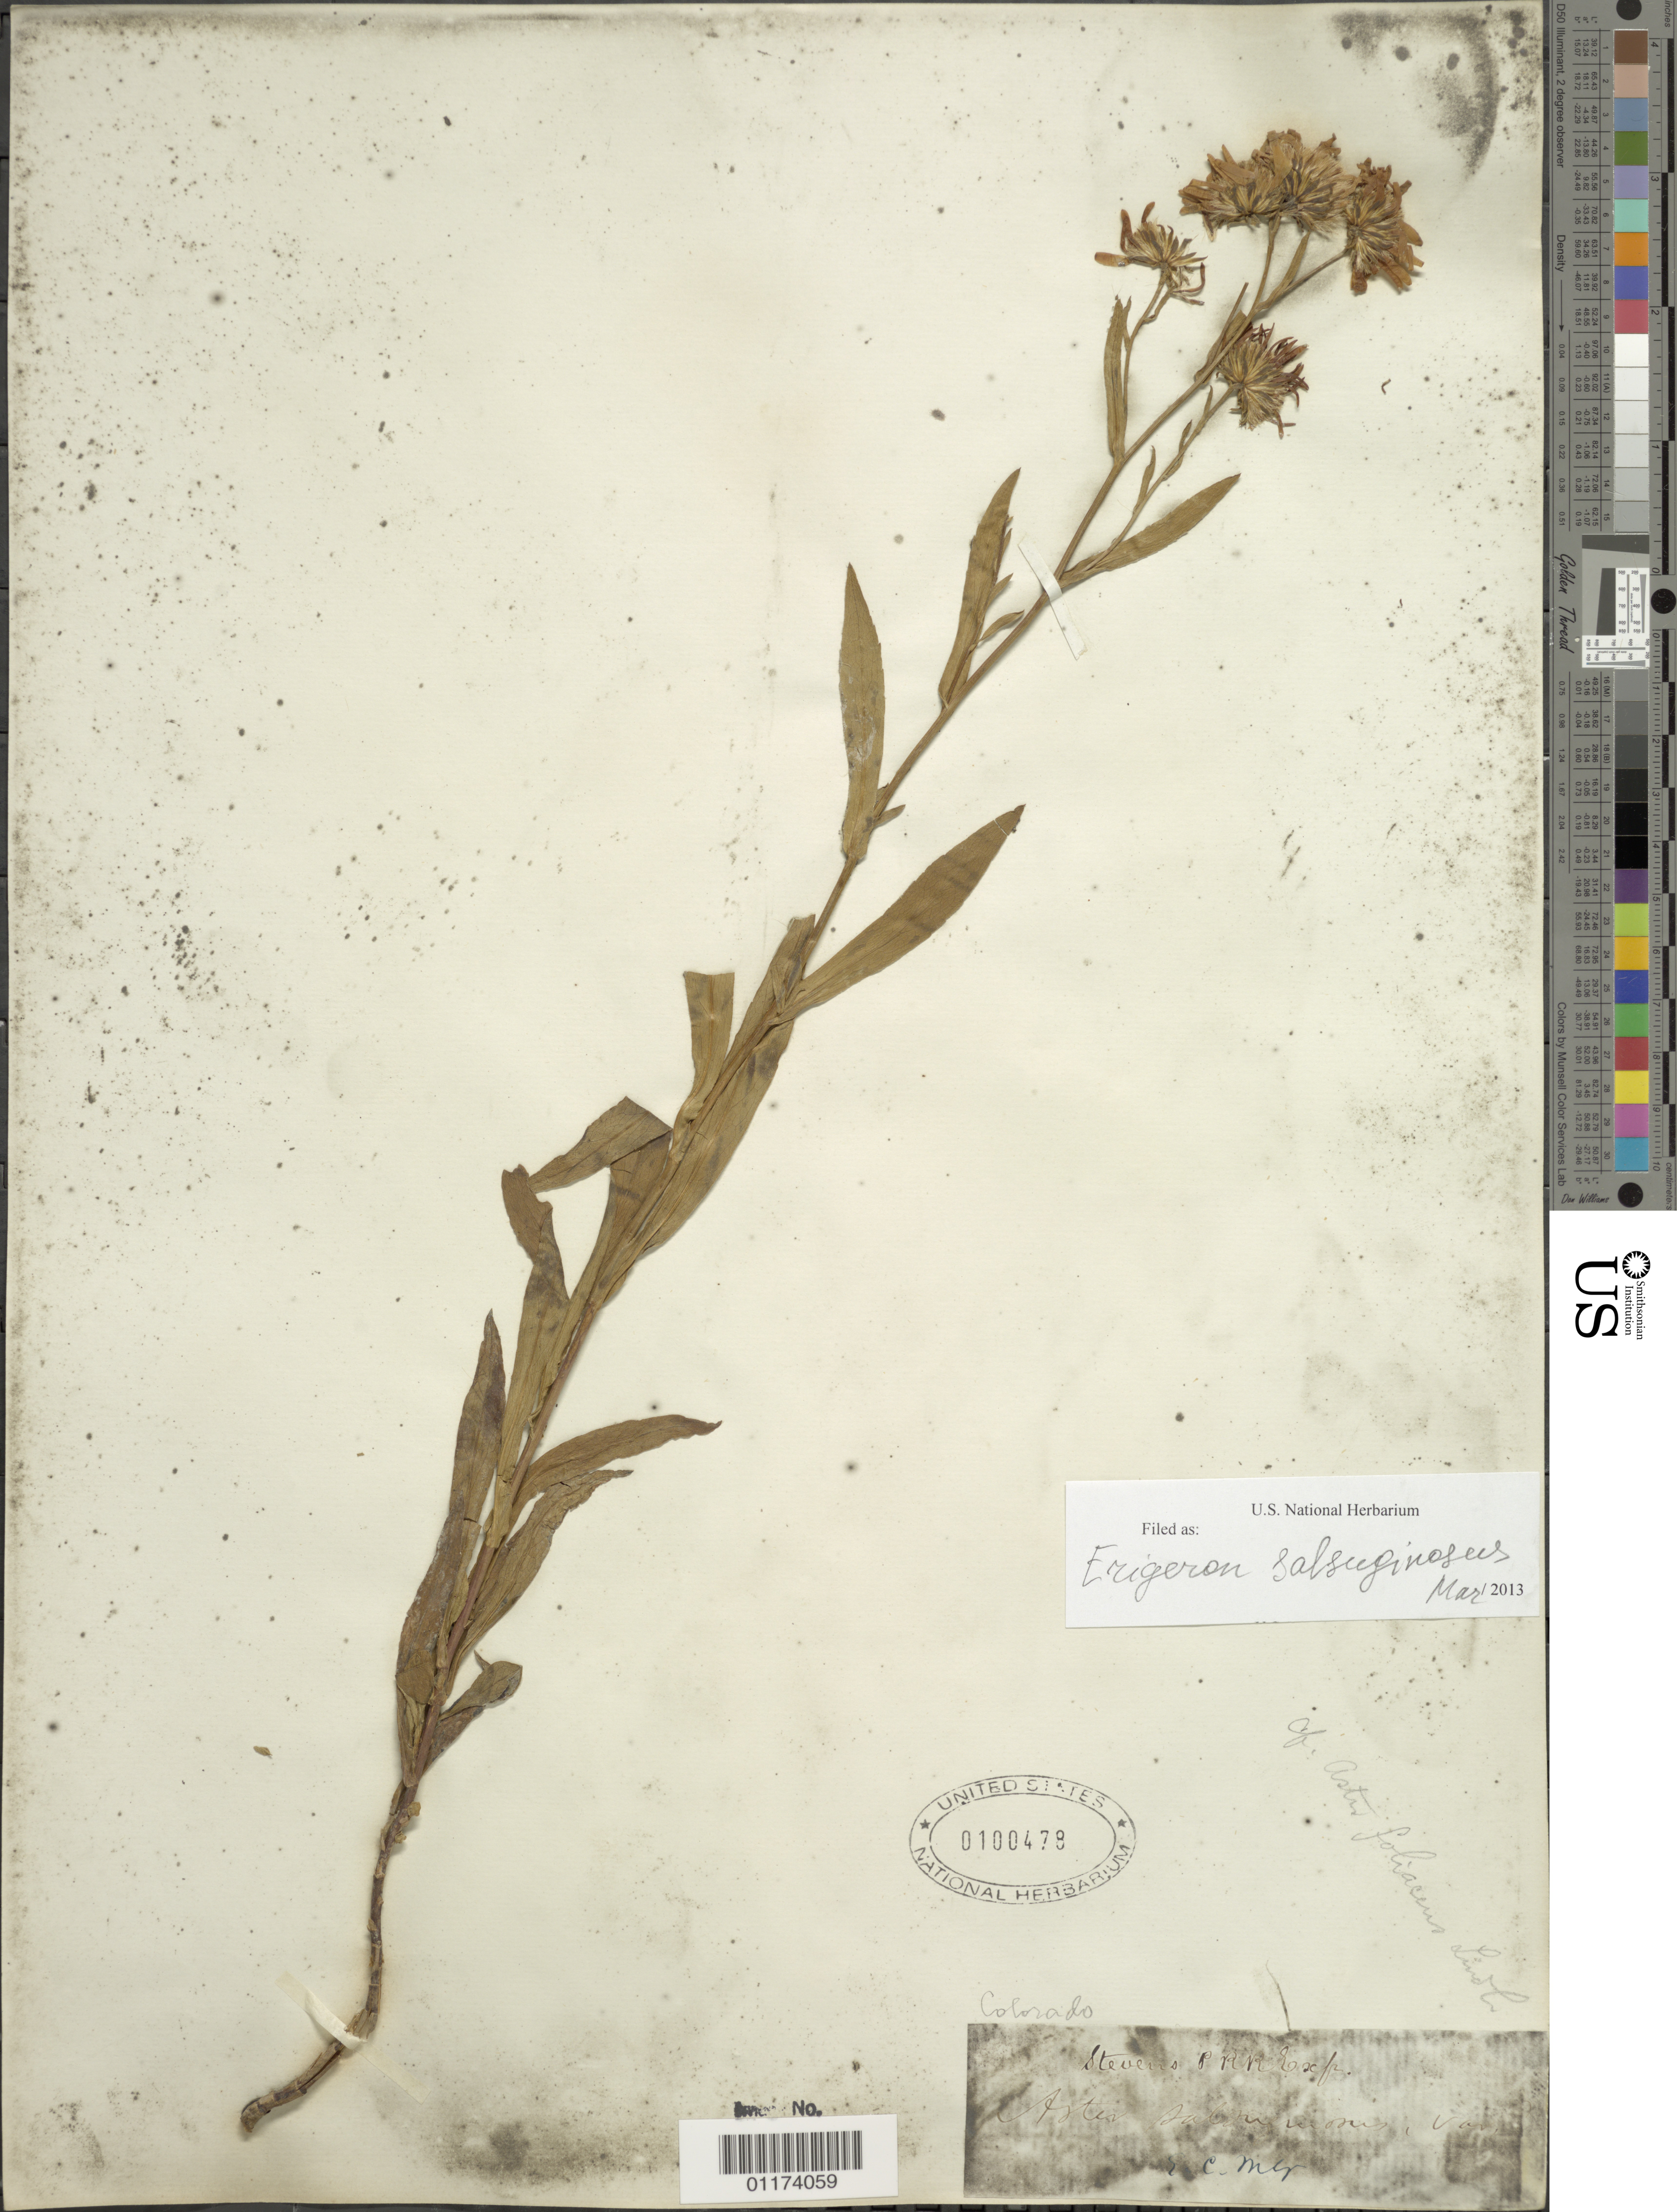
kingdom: Plantae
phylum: Tracheophyta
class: Magnoliopsida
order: Asterales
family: Asteraceae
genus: Erigeron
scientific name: Erigeron salsuginosus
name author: (Richardson ex R. Br.) A. Gray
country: United States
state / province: Colorado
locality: [E. C. Mts.] E. Cascade Mts.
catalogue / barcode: US 100478